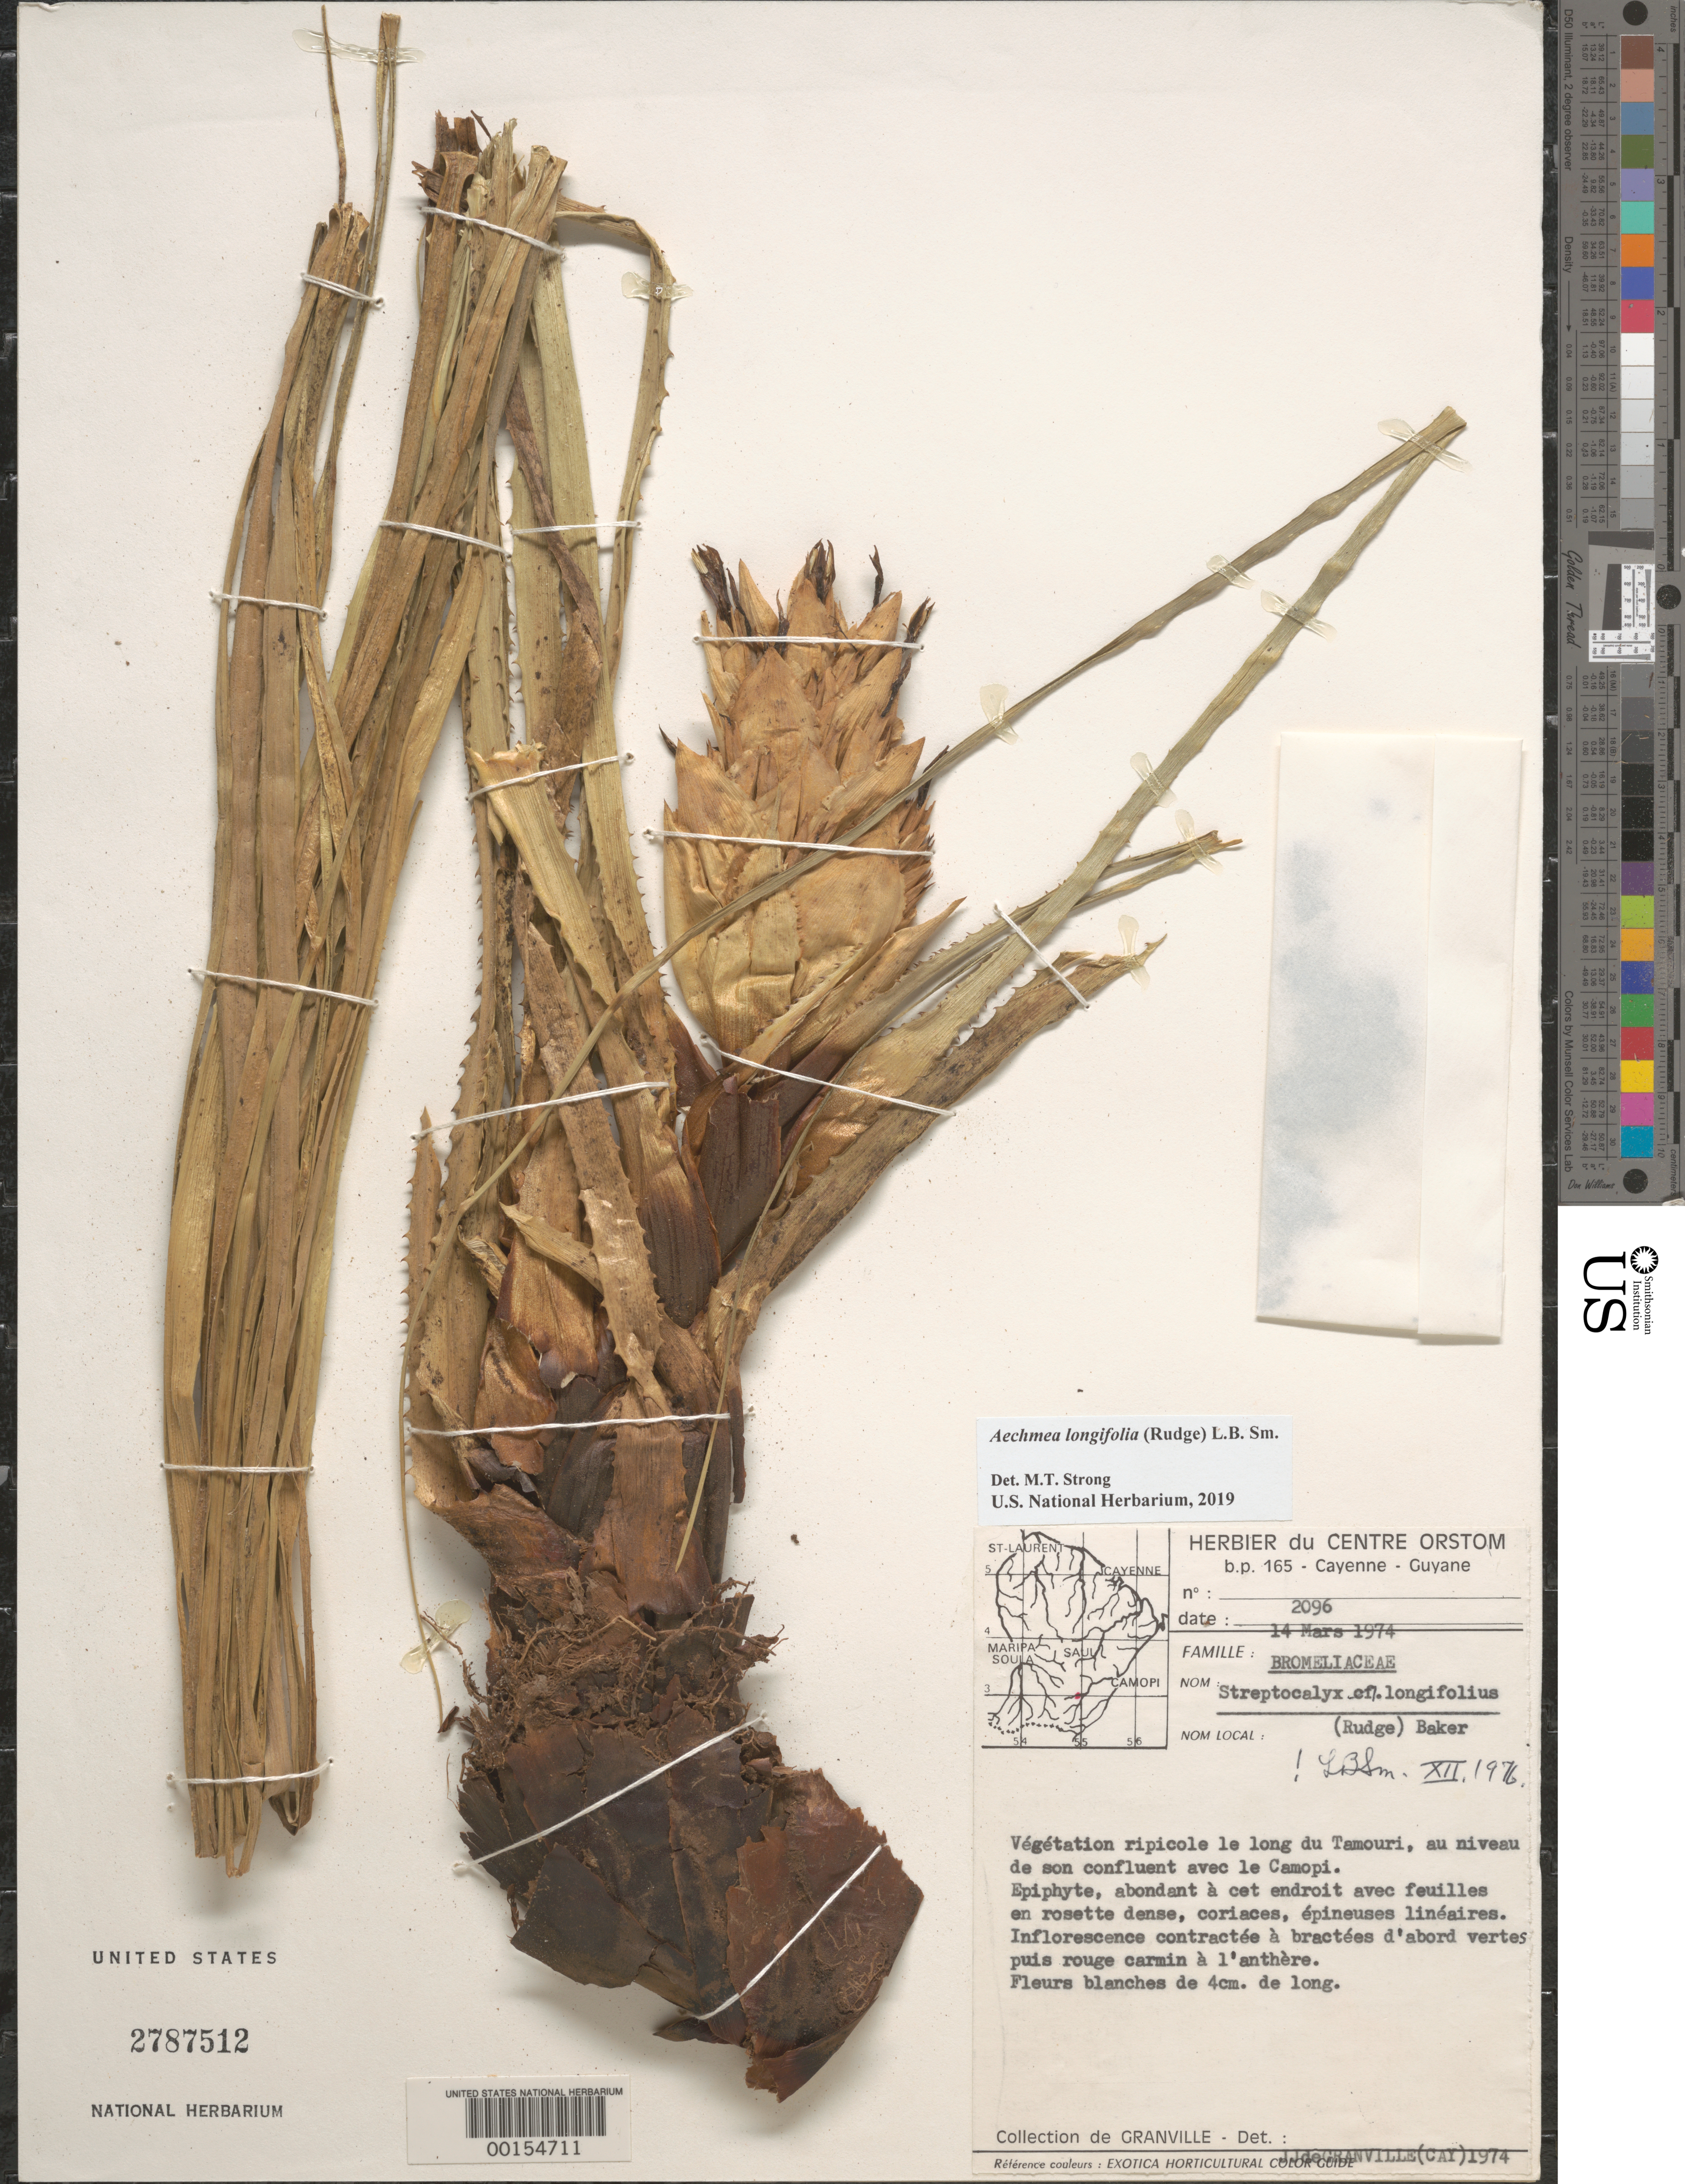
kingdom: Plantae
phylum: Tracheophyta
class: Liliopsida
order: Poales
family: Bromeliaceae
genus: Aechmea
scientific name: Aechmea longifolia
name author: (Rudge) L.B. Sm. & M.A. Spencer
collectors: Granville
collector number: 2096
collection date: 1974-03-14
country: French Guiana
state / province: Cayenne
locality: Végétation ripicole le long du Tamouri, au niveau de son confluent ave le Camopi.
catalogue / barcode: US 2787512